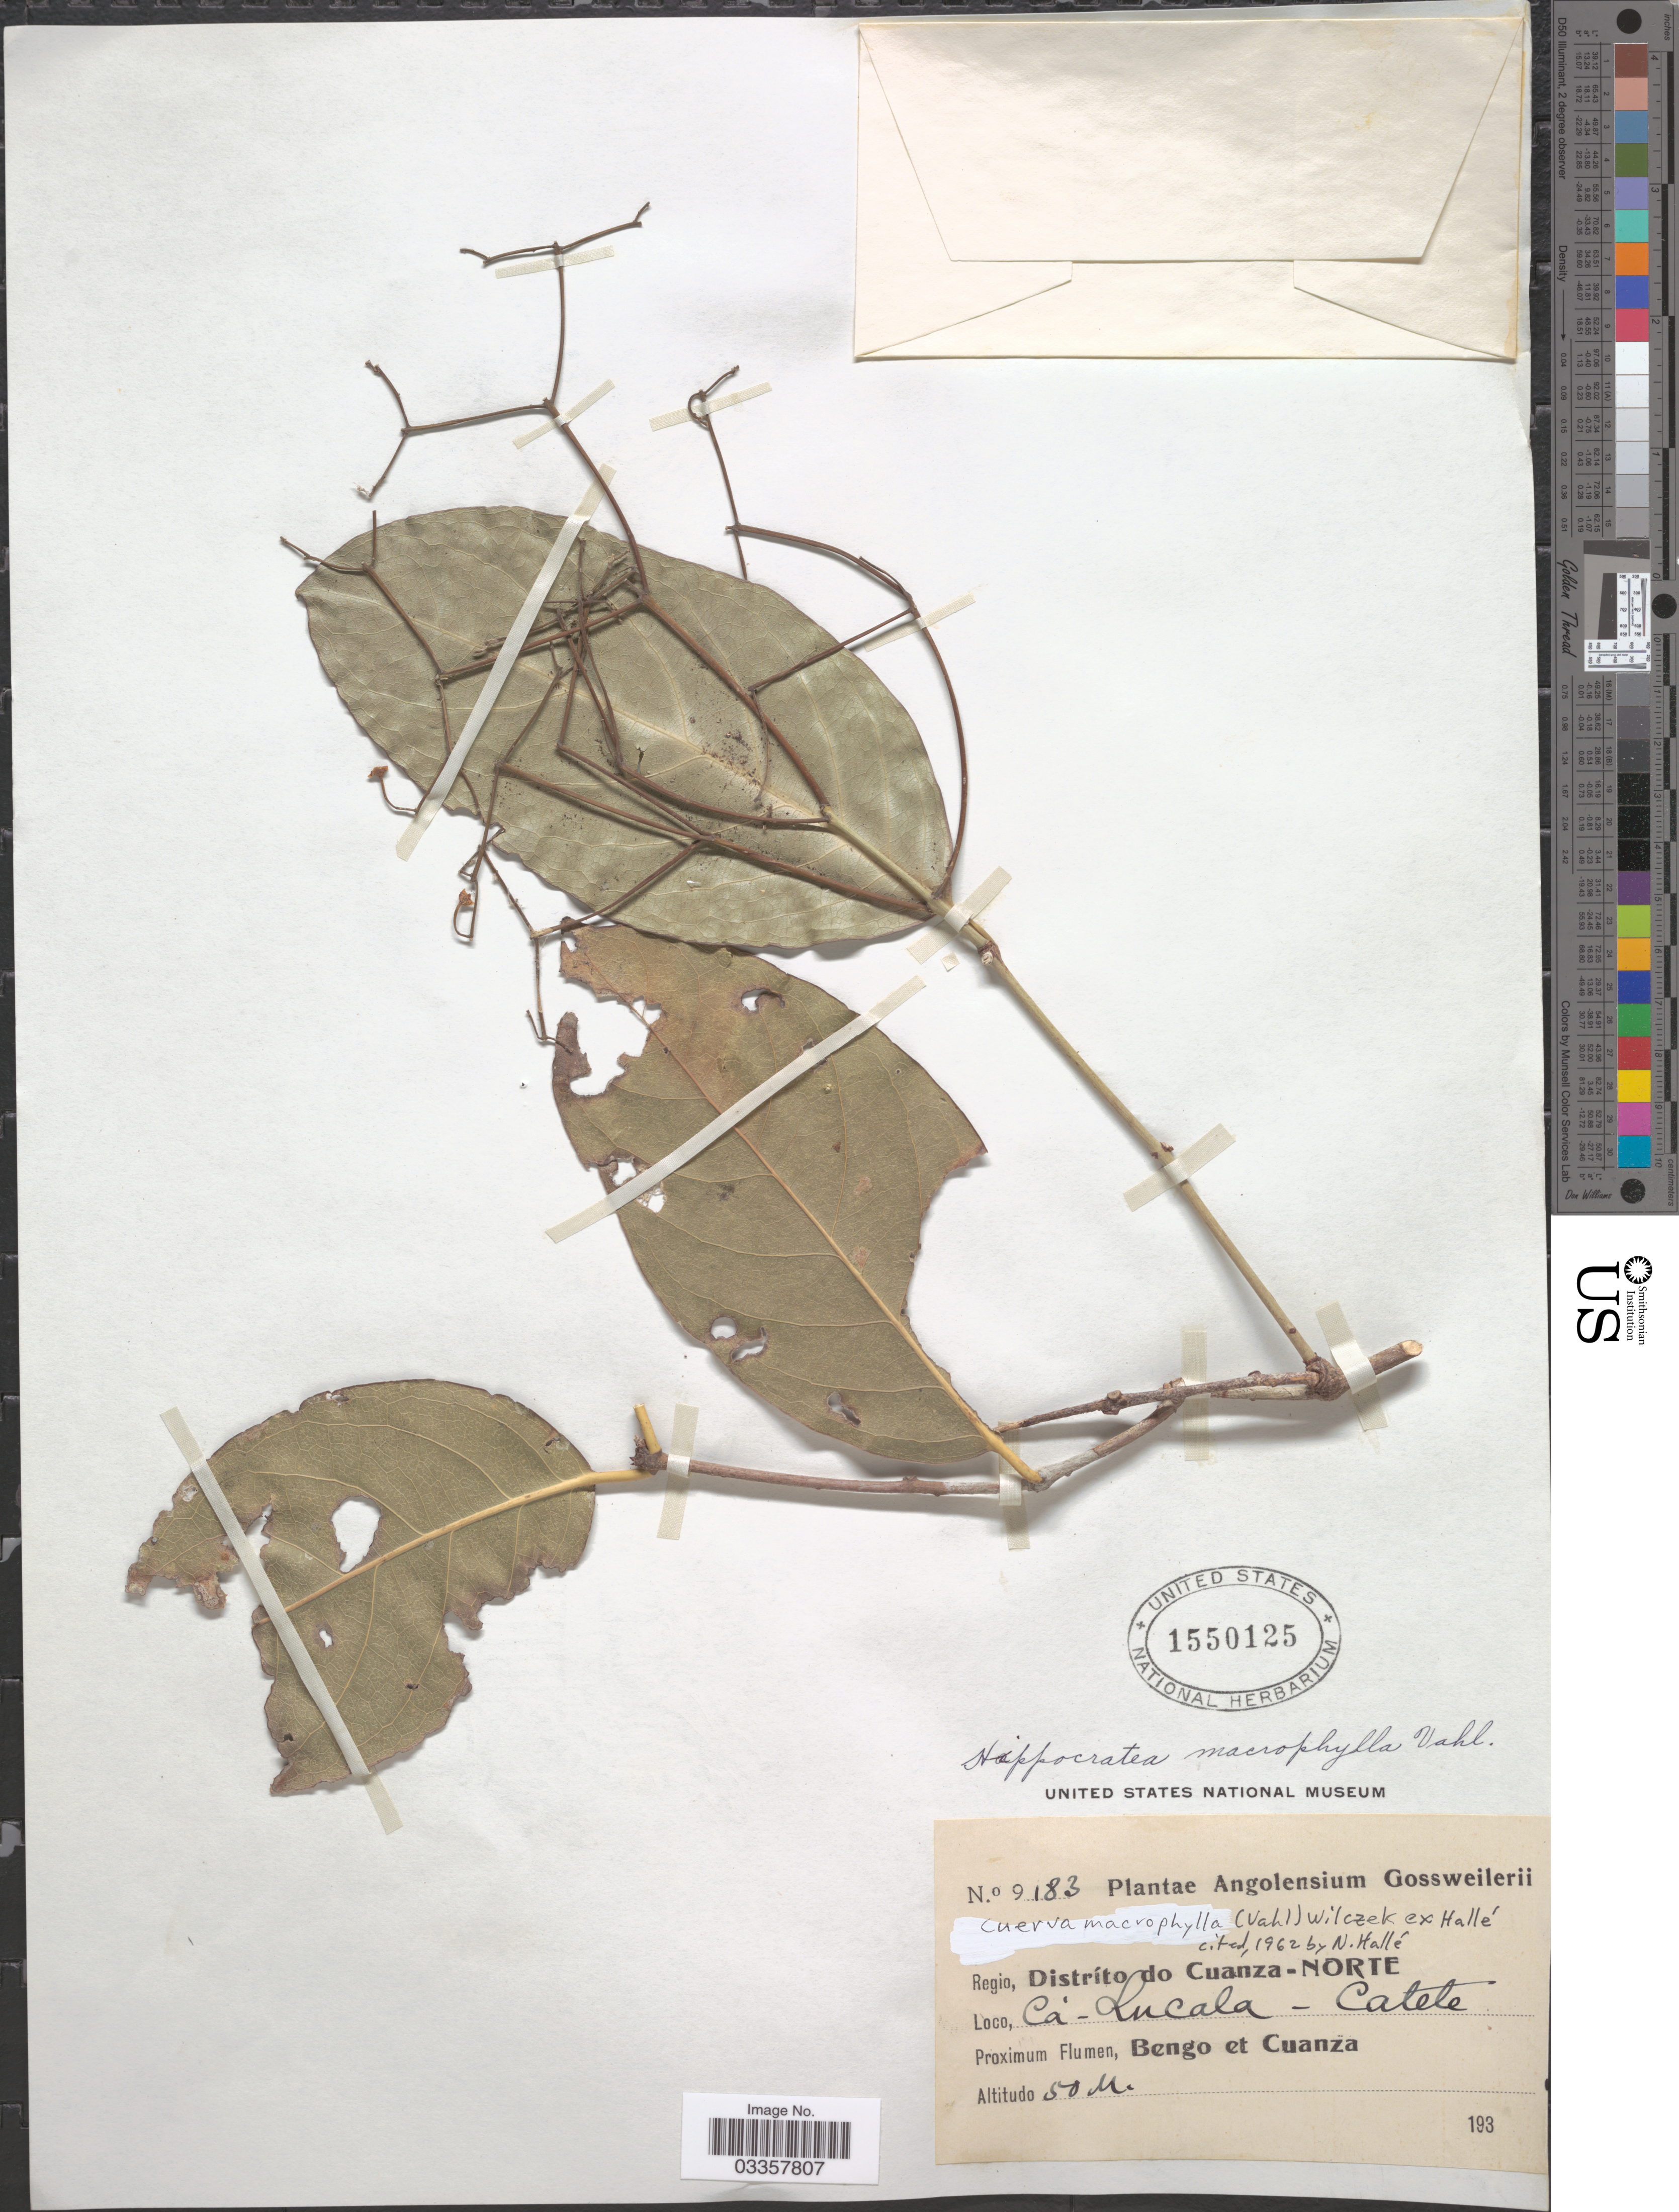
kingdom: Plantae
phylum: Tracheophyta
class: Magnoliopsida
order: Celastrales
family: Celastraceae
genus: Cuervea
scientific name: Cuervea macrophylla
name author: Vahl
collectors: -. Gossweiler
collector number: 9183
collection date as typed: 193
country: Angola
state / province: Cuanza Norte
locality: Regio, Distríto de Cuanza-Norte. Cà - Lucala - Catete. Proximum Flumen, Bengo et Cuanza.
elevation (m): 50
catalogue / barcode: US 1550125